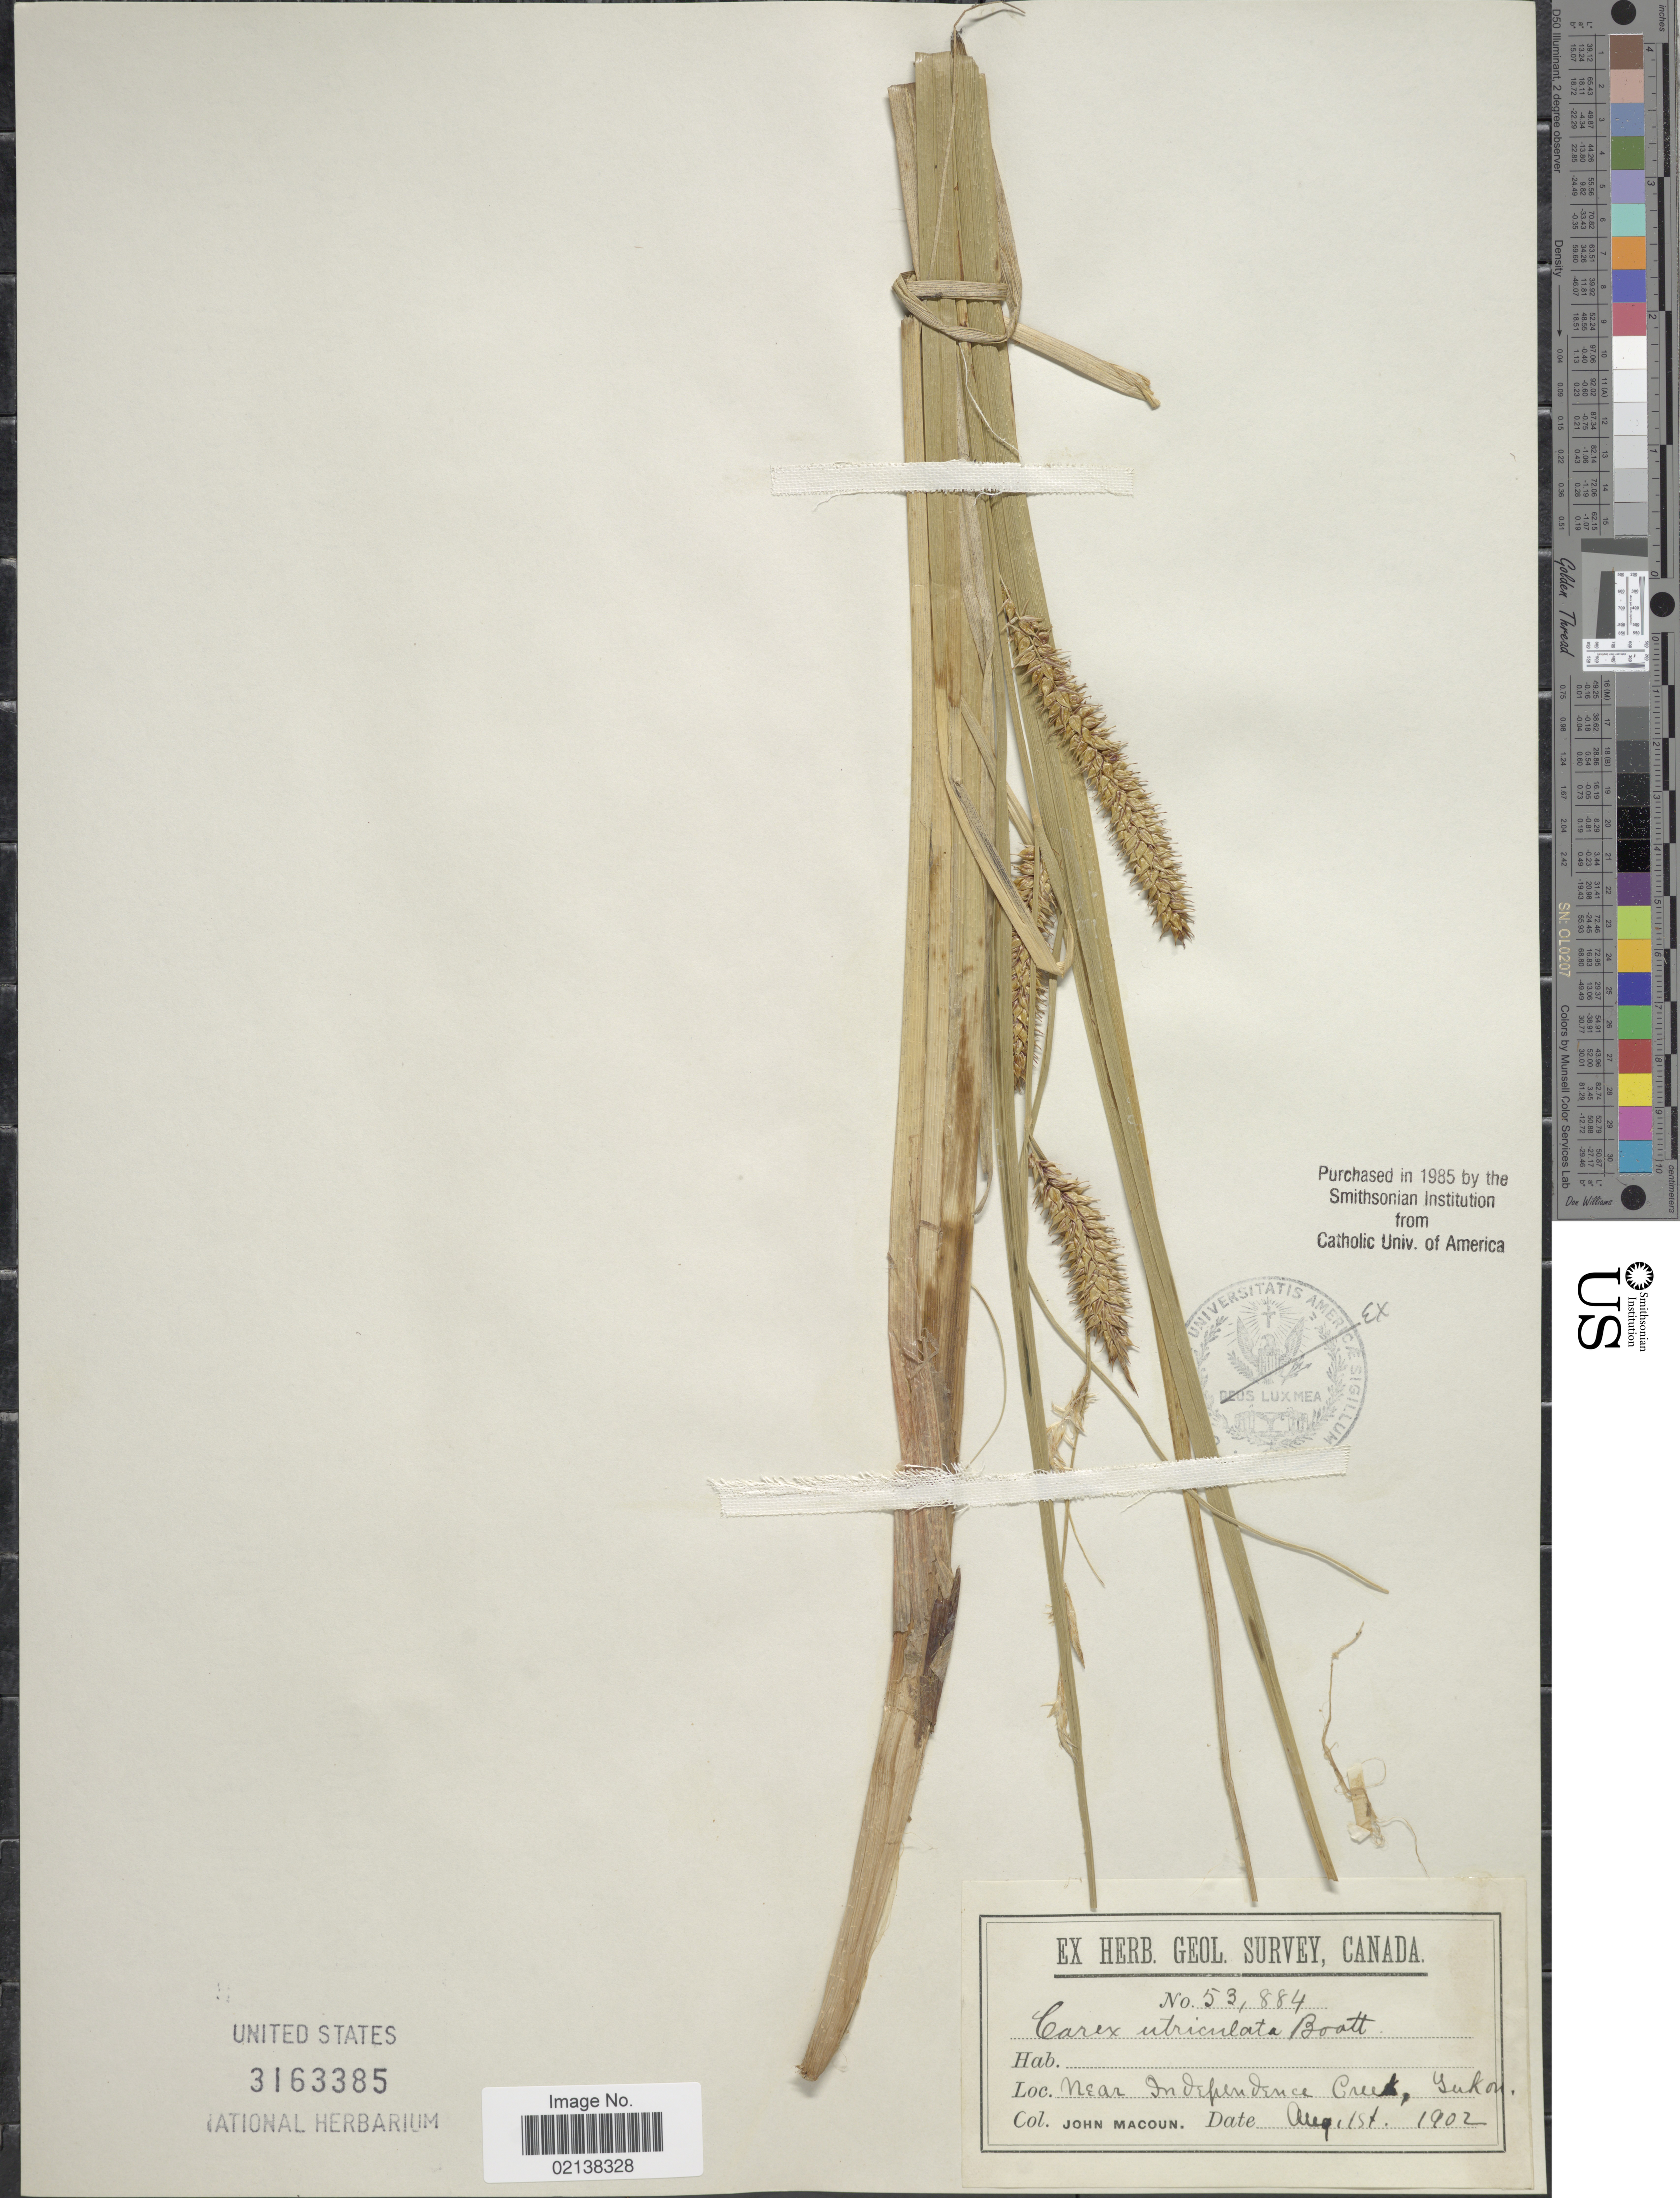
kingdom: Plantae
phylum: Tracheophyta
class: Liliopsida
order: Poales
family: Cyperaceae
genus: Carex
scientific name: Carex utriculata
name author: Boott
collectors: J. Macoun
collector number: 53884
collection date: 1902-08-01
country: Canada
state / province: Yukon Territory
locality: Near Independence Creek, Yukon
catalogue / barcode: US 3163385